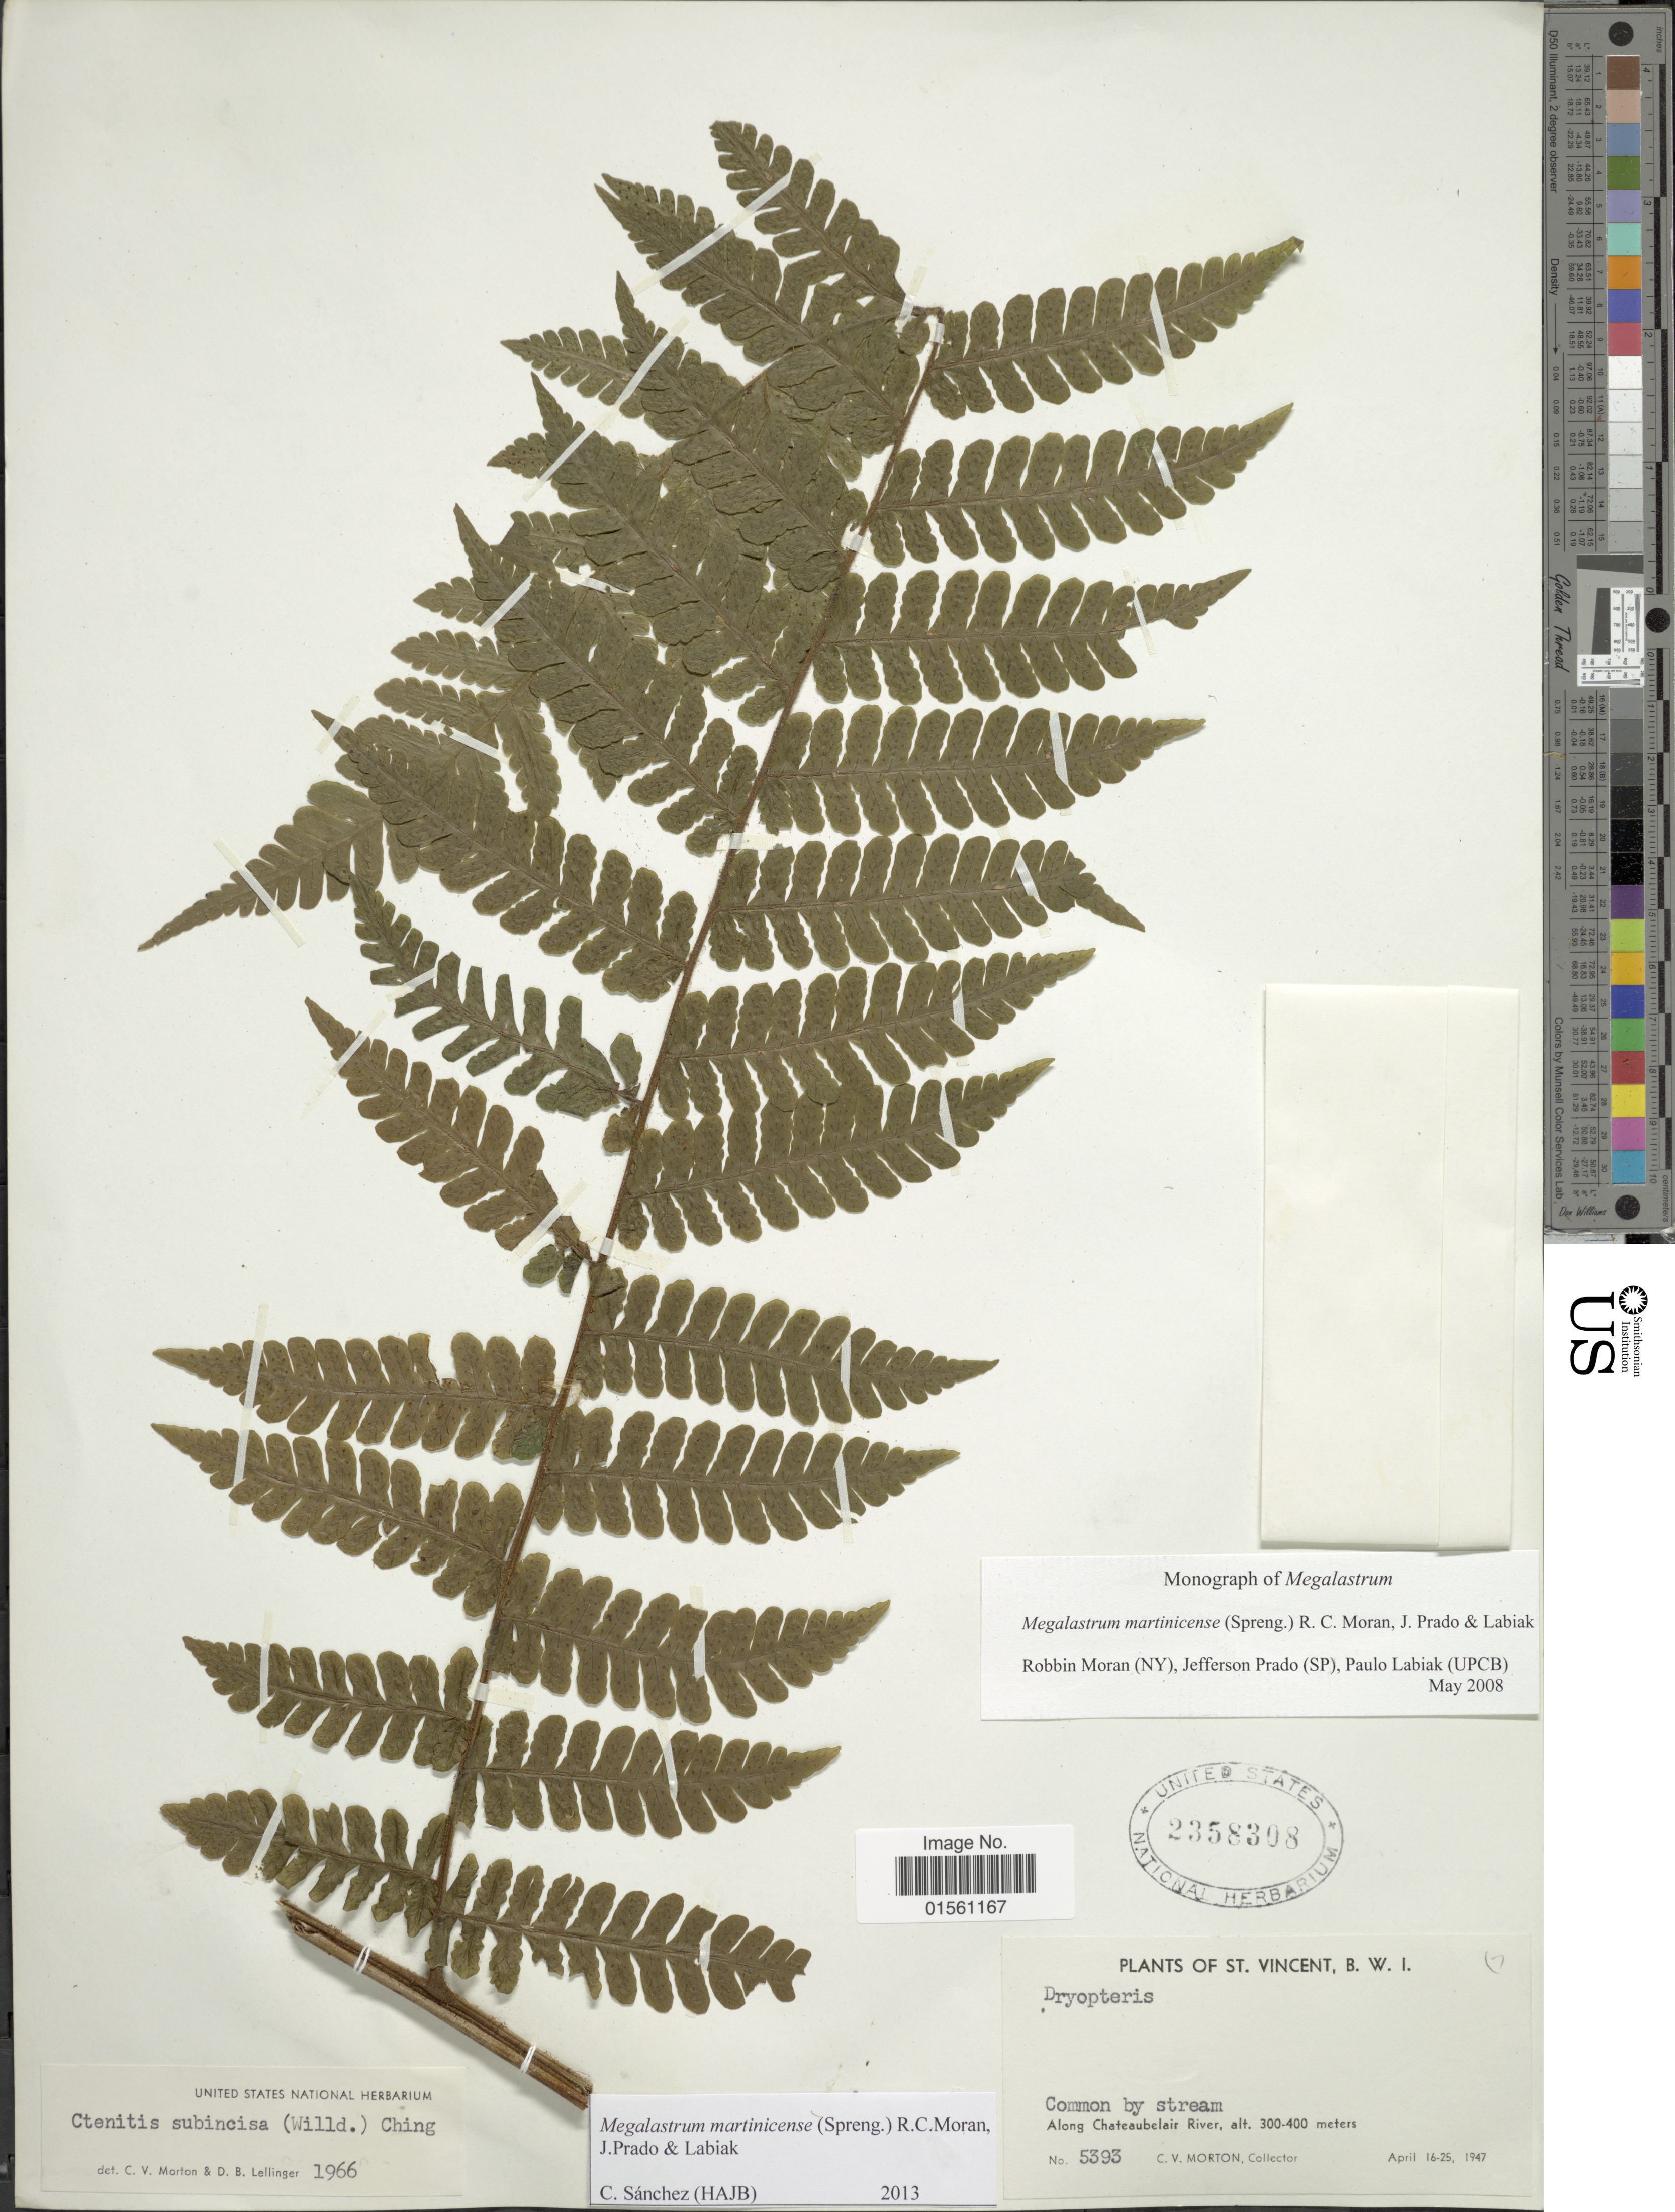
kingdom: Plantae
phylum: Tracheophyta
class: Polypodiopsida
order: Polypodiales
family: Dryopteridaceae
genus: Megalastrum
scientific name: Megalastrum martinicense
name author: (Spreng.) R.C. Moran et al.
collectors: C. V. Morton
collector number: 5393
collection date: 1947-04-16/1947-04-25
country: St. Vincent - Grenadines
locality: St. Vincent, B. W. I., Common by stream, Along Chateaubelair River.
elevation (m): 300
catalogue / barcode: US 2358308